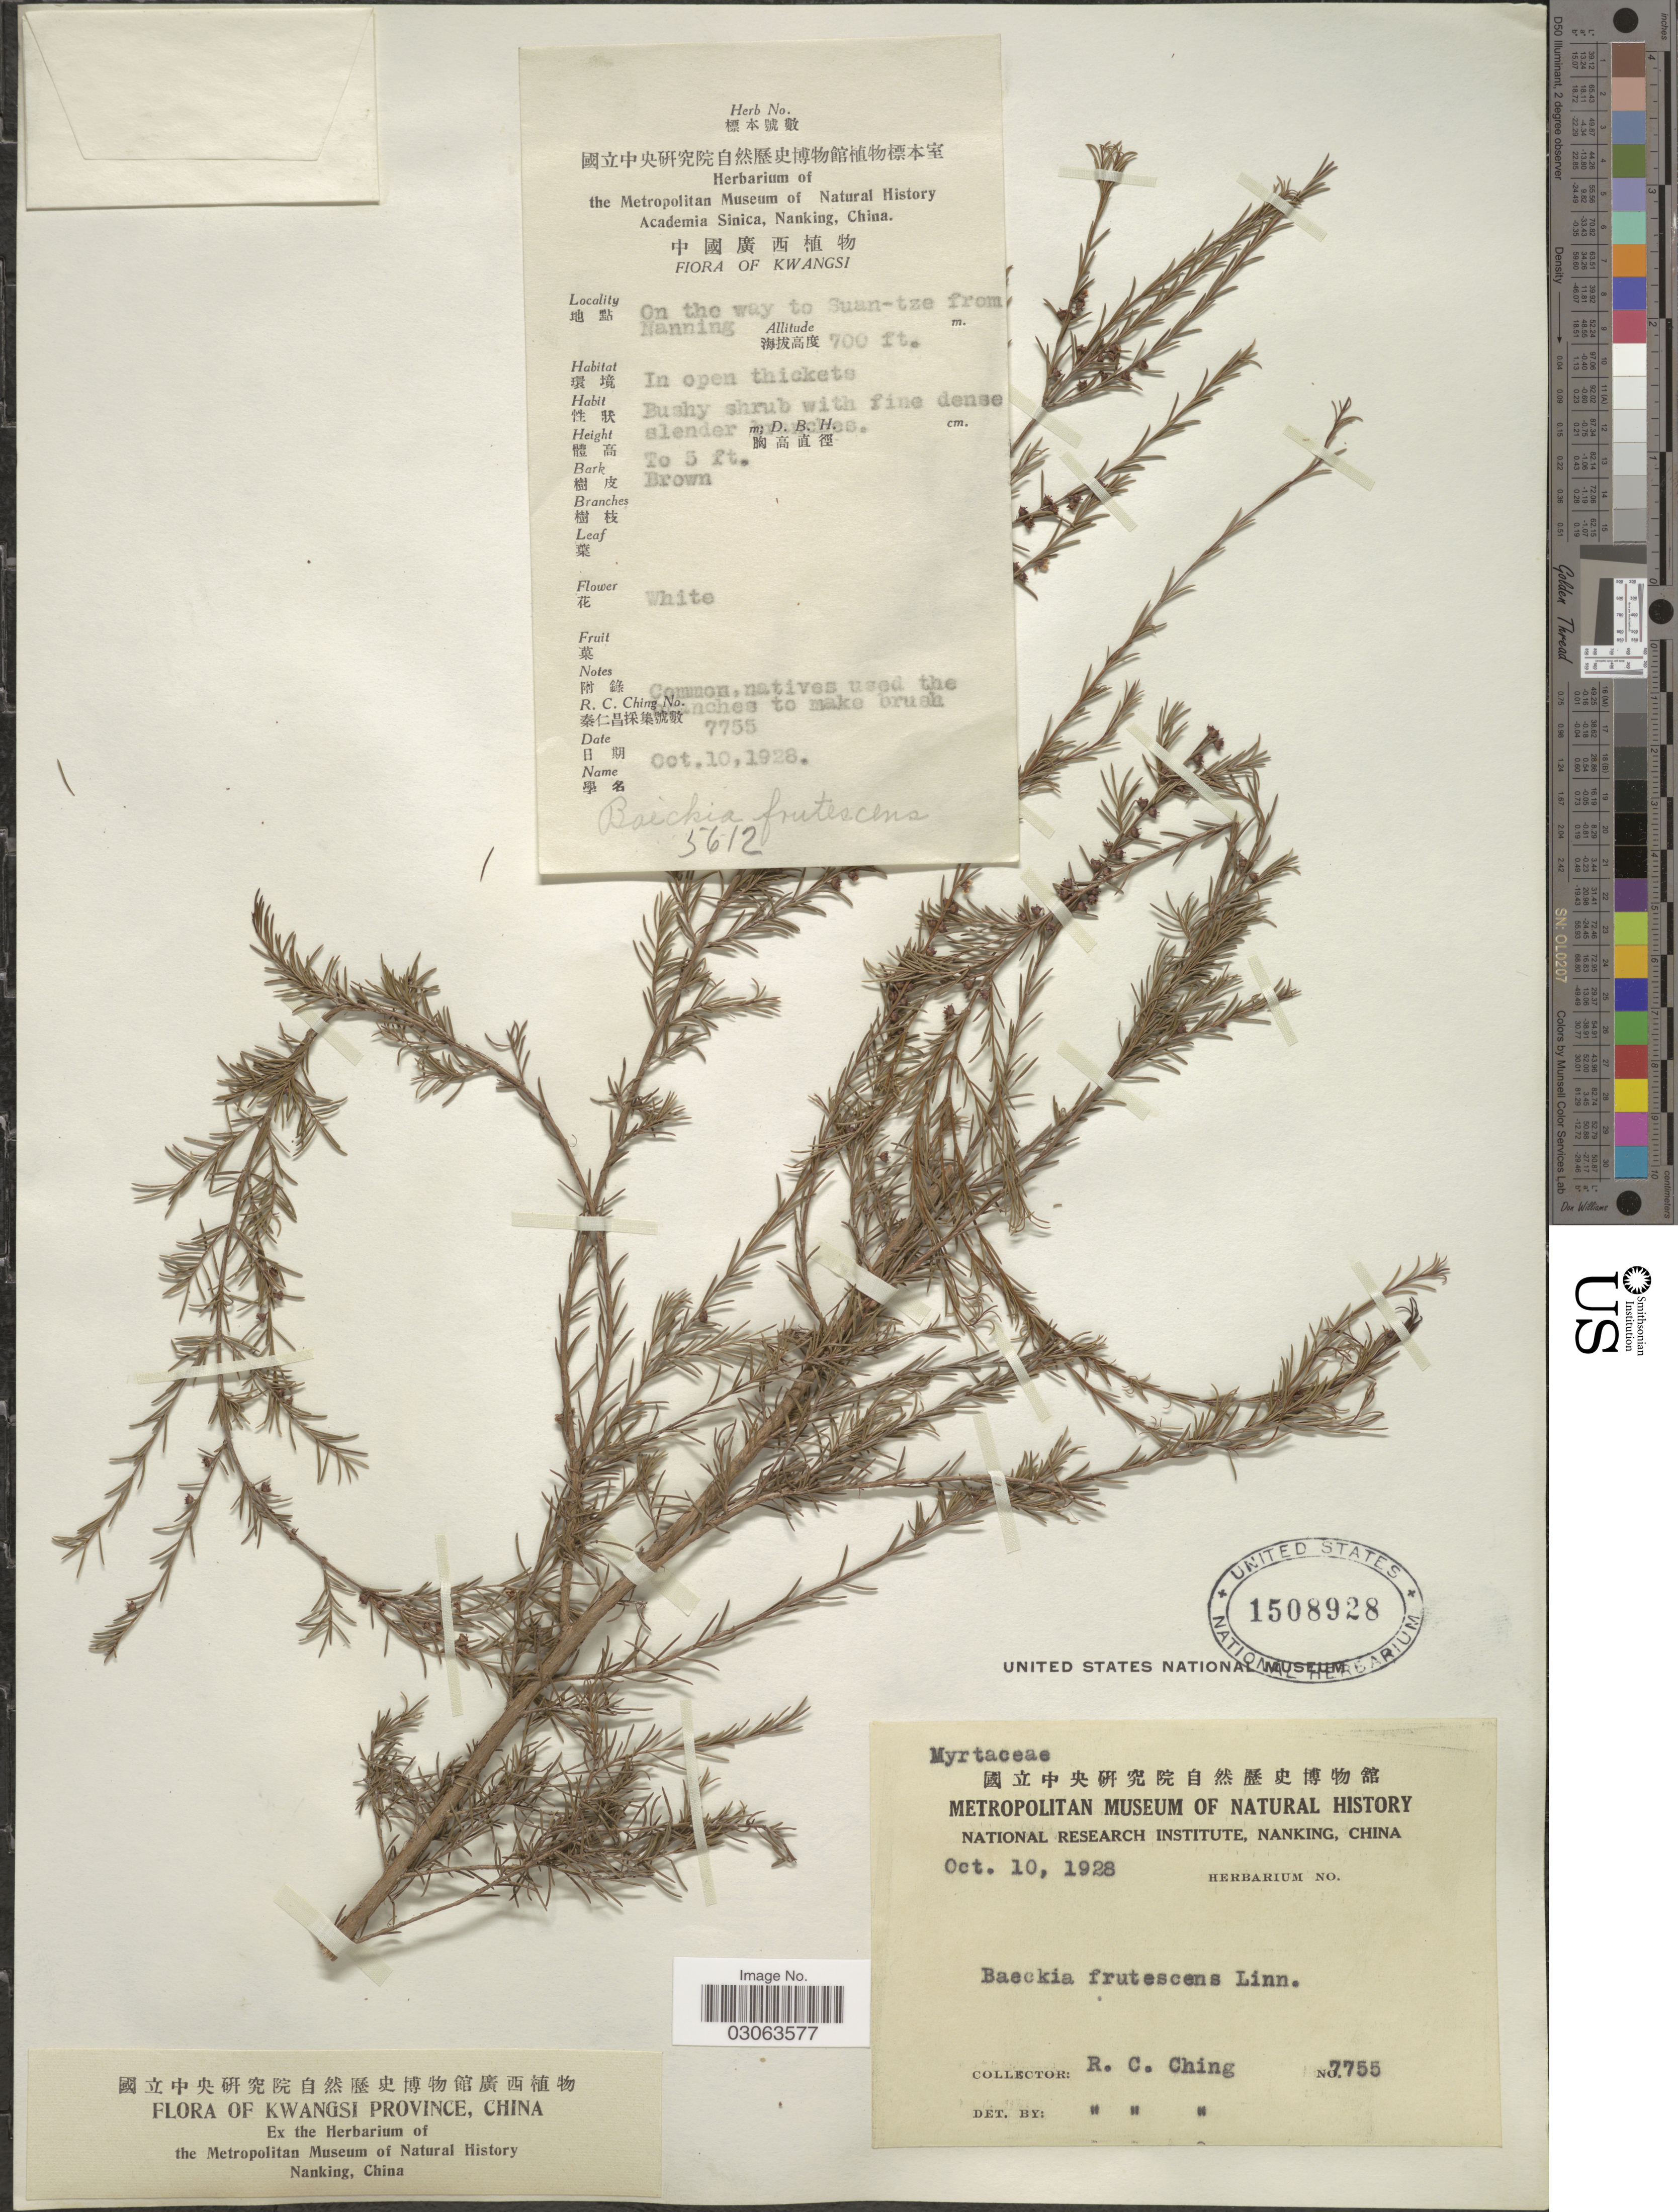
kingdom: Plantae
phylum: Tracheophyta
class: Magnoliopsida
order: Myrtales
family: Myrtaceae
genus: Baeckea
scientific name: Baeckea frutescens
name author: L.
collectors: R. C. Ching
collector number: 7755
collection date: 1928-10-10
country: China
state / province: Guangxi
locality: Kwangsi Province. On the way to Suan-tze from Nanning.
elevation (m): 213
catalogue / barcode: US 1508928